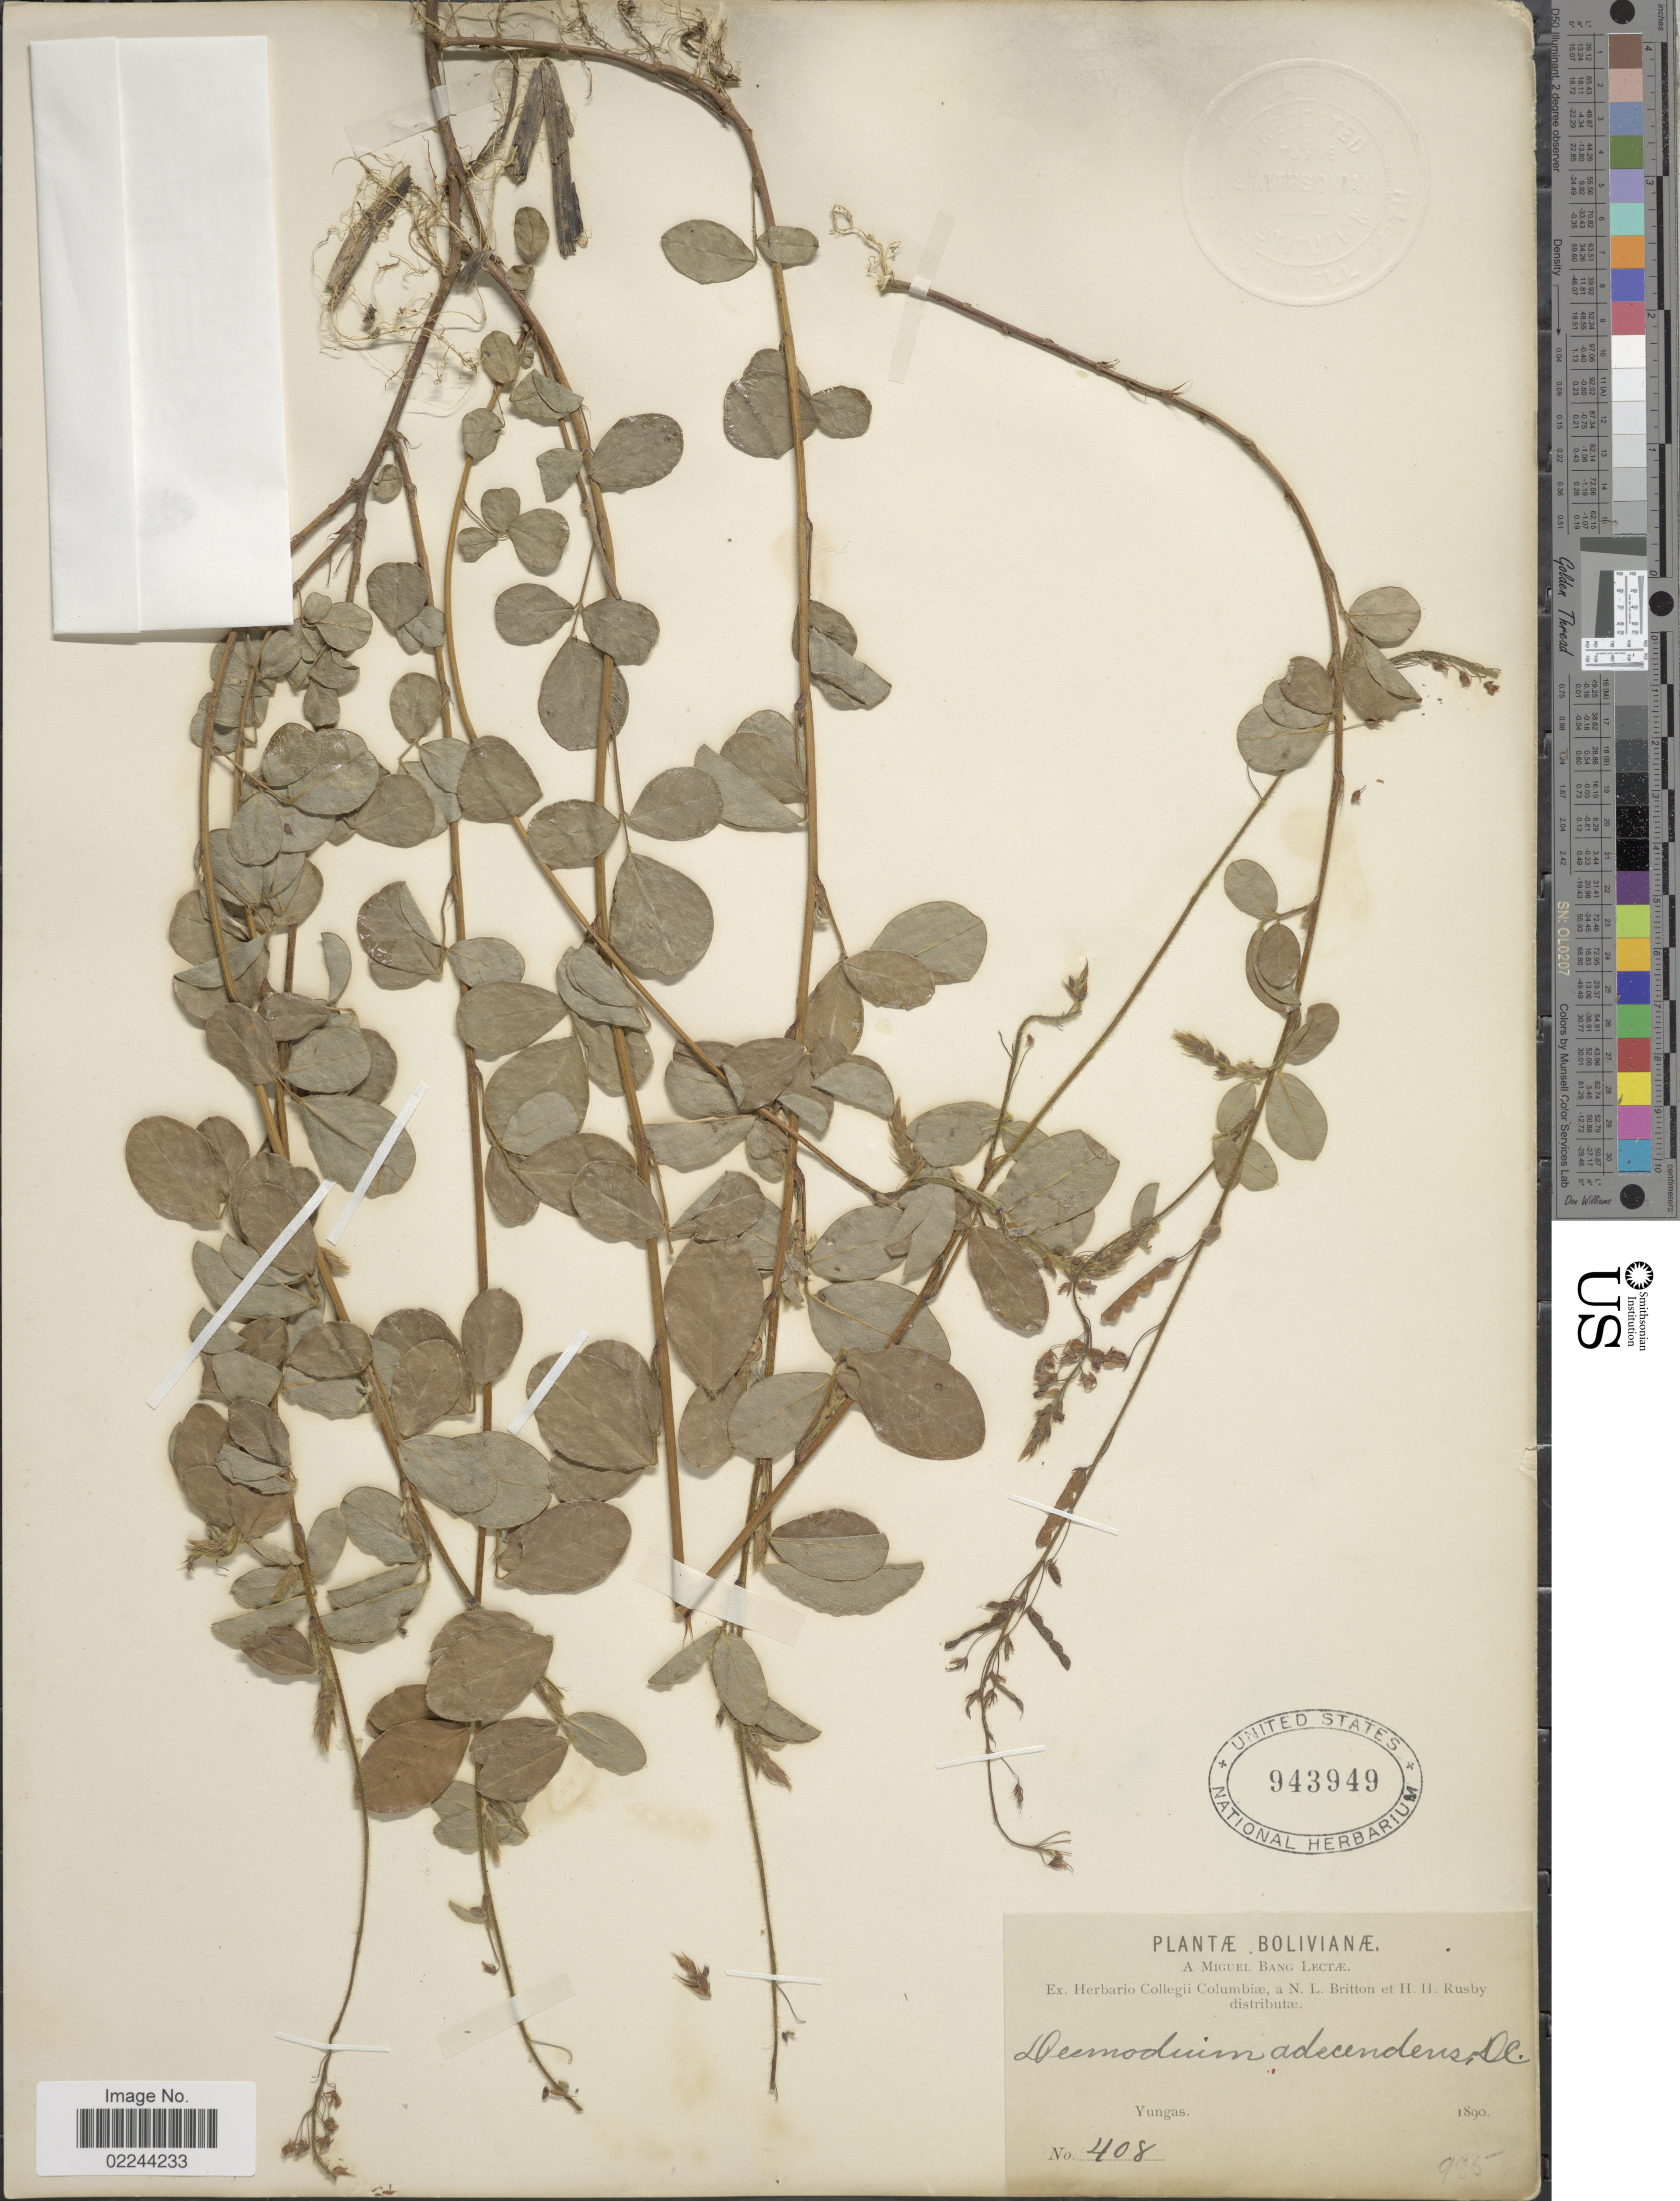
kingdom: Plantae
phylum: Tracheophyta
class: Magnoliopsida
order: Fabales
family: Fabaceae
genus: Grona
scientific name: Grona adscendens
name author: (Sw.) H. Ohashi & K. Ohashi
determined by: Strong, Mark T., (BOT), Smithsonian Institution - National Museum of Natural History (UNITED STATES)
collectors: M. Bang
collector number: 408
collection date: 1890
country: Bolivia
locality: Yungas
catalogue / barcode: US 943949